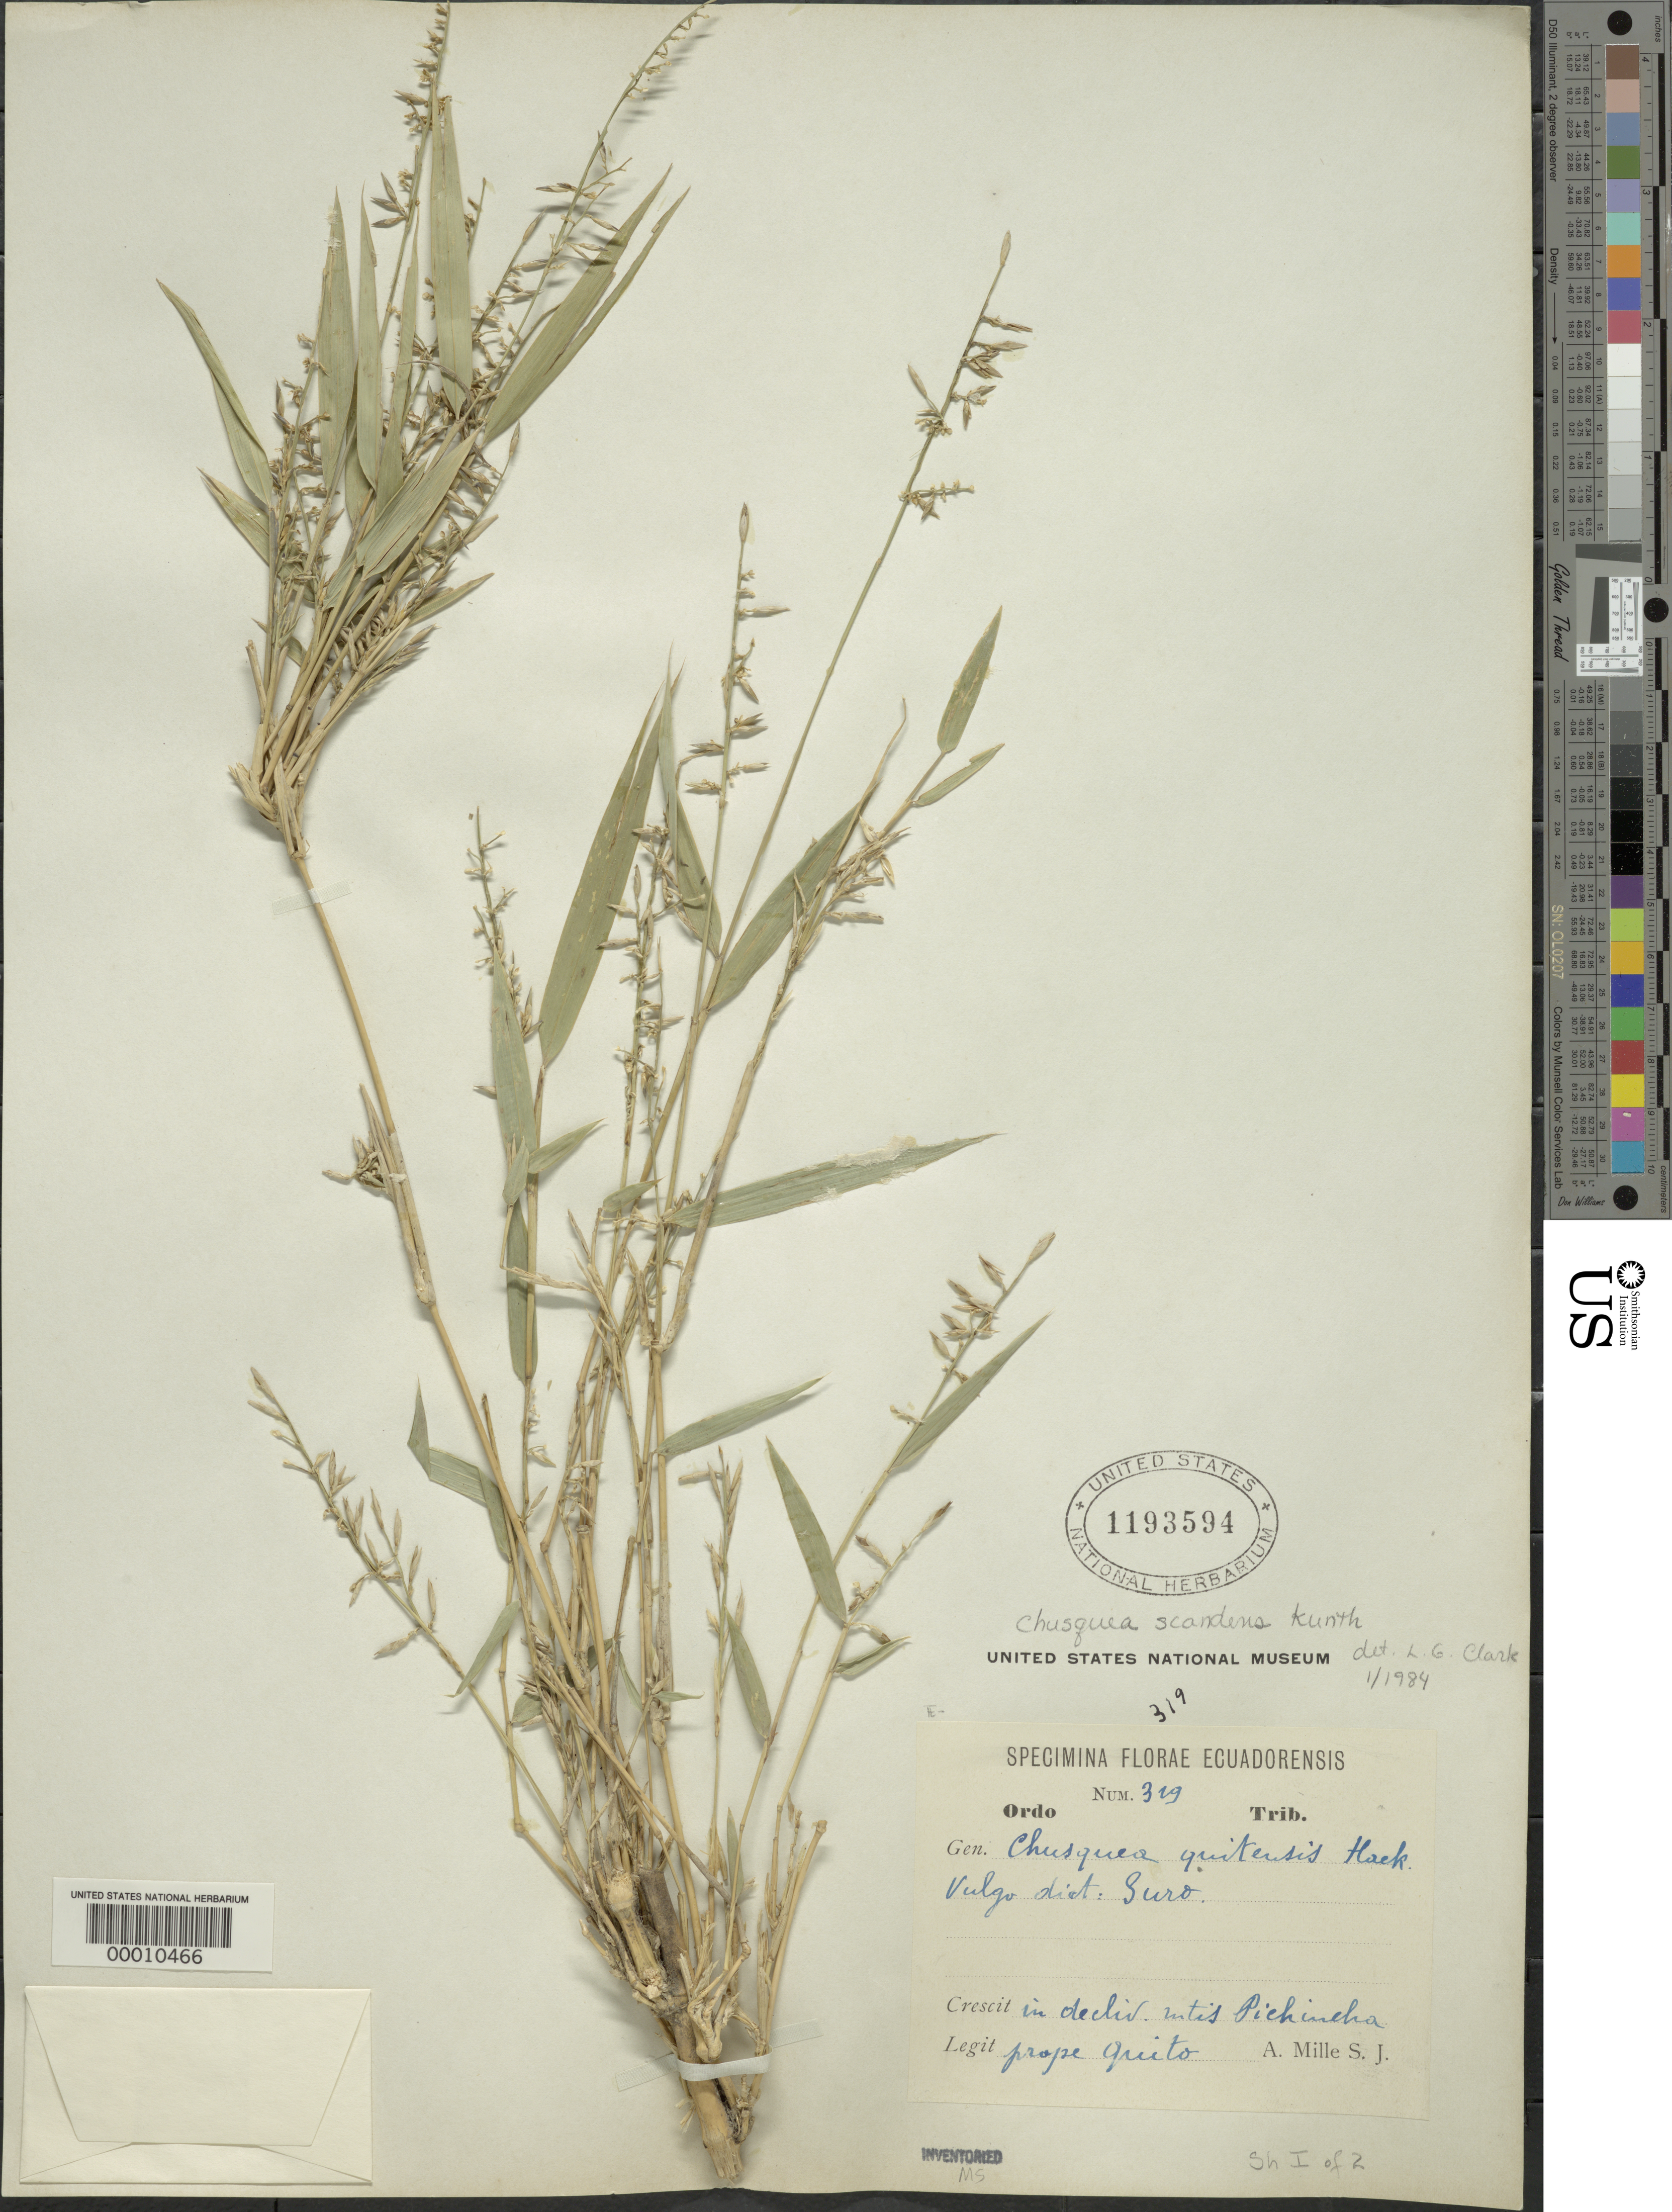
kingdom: Plantae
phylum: Tracheophyta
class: Liliopsida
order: Poales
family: Poaceae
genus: Chusquea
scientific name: Chusquea scandens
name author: Kunth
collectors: A. Mille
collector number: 319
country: Ecuador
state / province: Pichincha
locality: Prope quito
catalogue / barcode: US 1193594